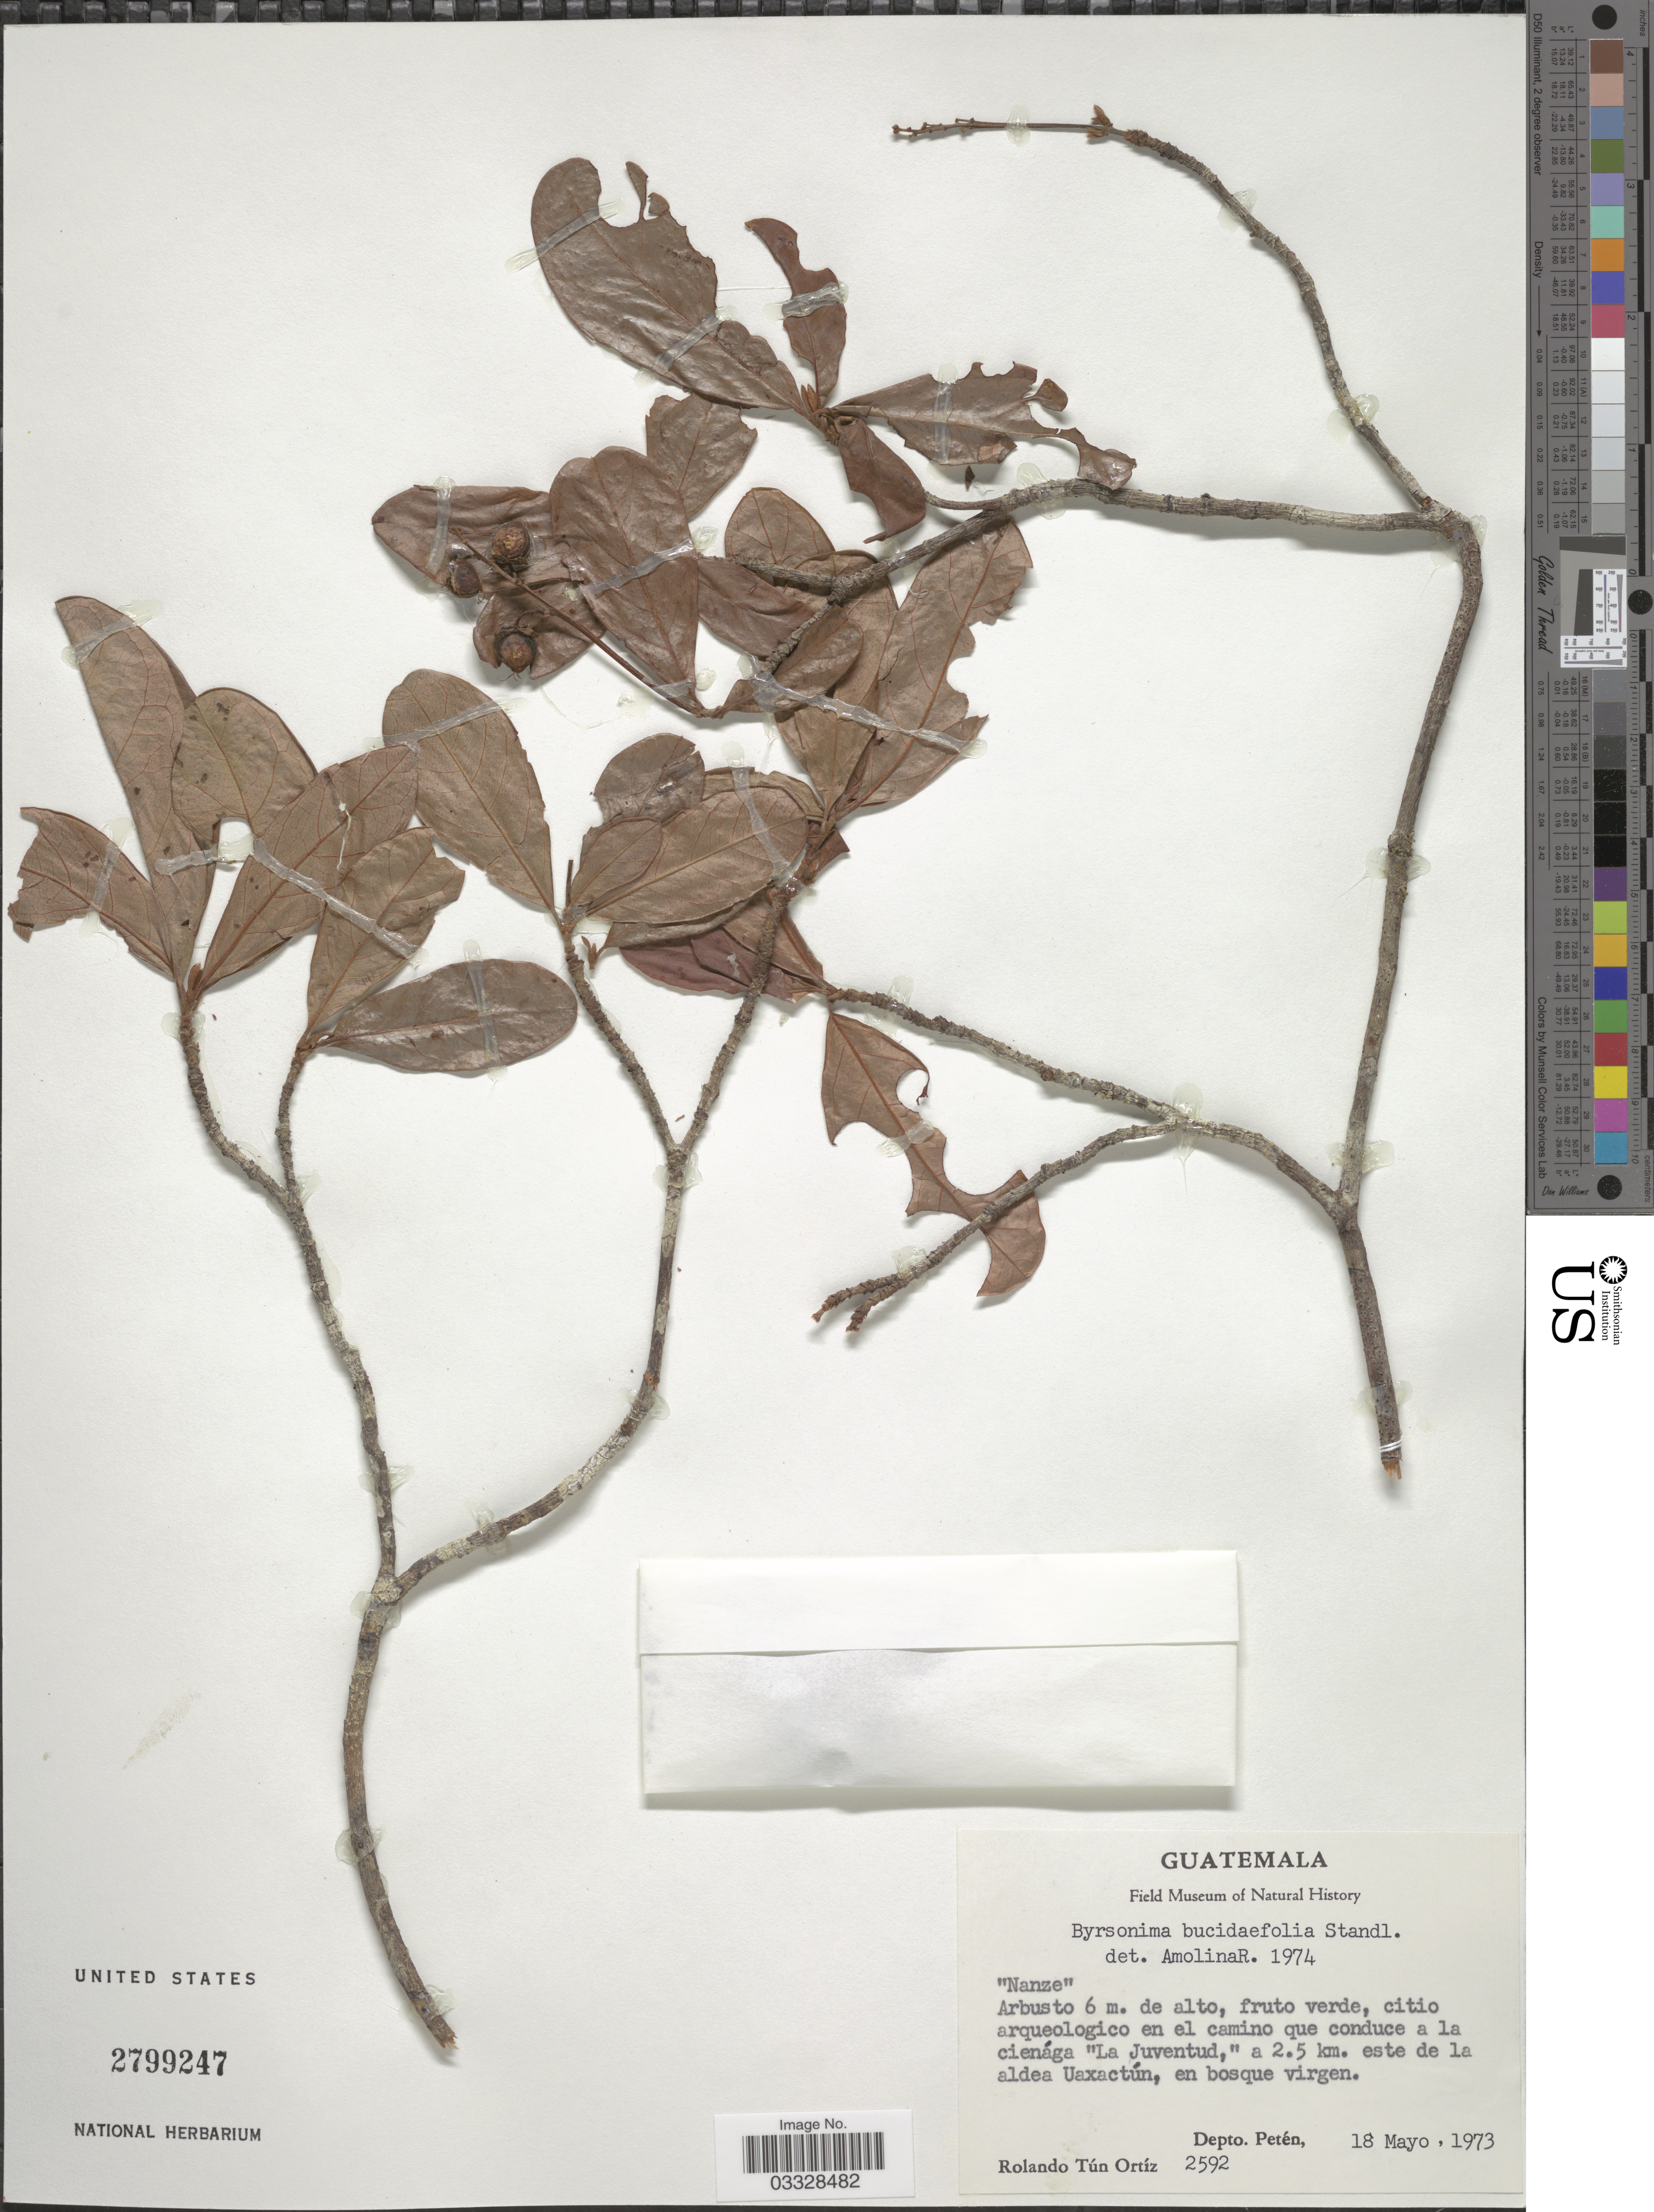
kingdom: Plantae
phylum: Tracheophyta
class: Magnoliopsida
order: Malpighiales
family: Malpighiaceae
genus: Byrsonima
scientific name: Byrsonima bucidifolia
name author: Standl.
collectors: R. Ortiz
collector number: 2592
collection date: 1973-05-18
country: Guatemala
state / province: El Petén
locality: Citio arqueologico en el camino que conduce a la cienága "La Juventud", a 2.5 km. este e la aldea Uaxactún, en bosque virgen.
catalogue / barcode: US 2799247